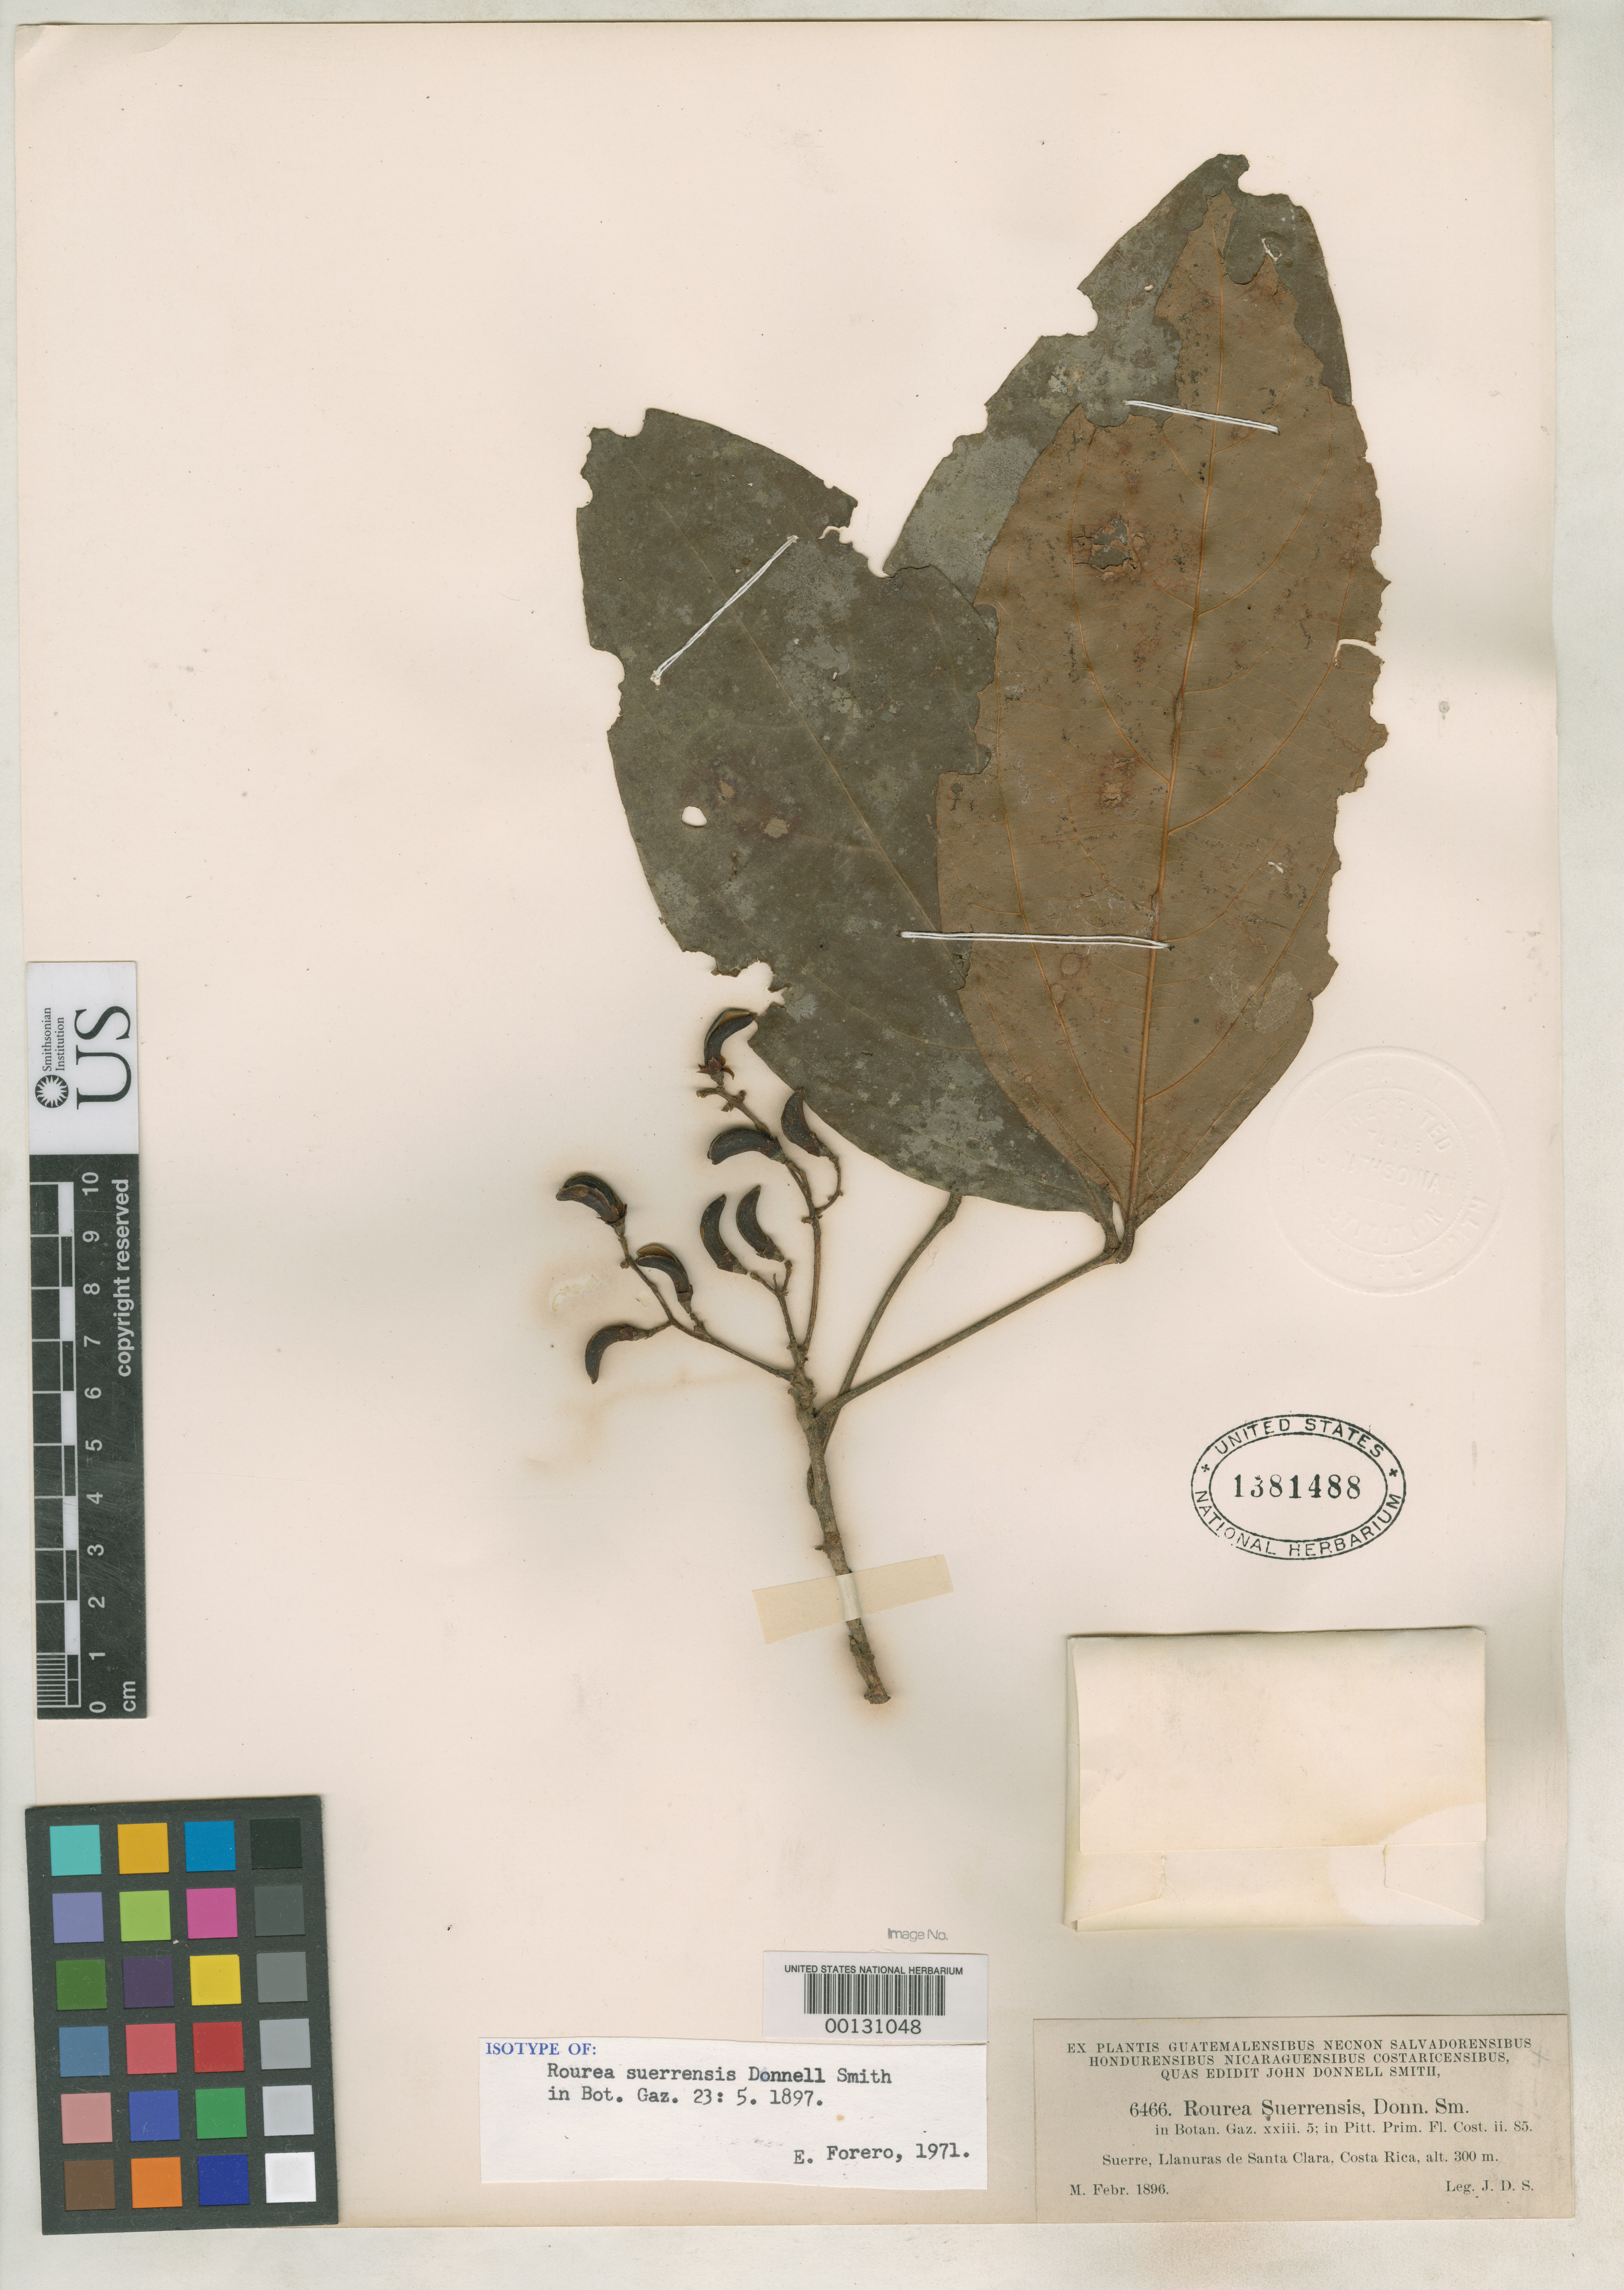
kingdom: Plantae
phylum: Tracheophyta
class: Magnoliopsida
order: Oxalidales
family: Connaraceae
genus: Rourea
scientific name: Rourea suerrensis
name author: Donn. Sm.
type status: Isotype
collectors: J. Donnell Smith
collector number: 6466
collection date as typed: Feb 1896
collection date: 1896-02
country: Costa Rica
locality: Suerre, Llanuras de Santa Clara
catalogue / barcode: US 1381488